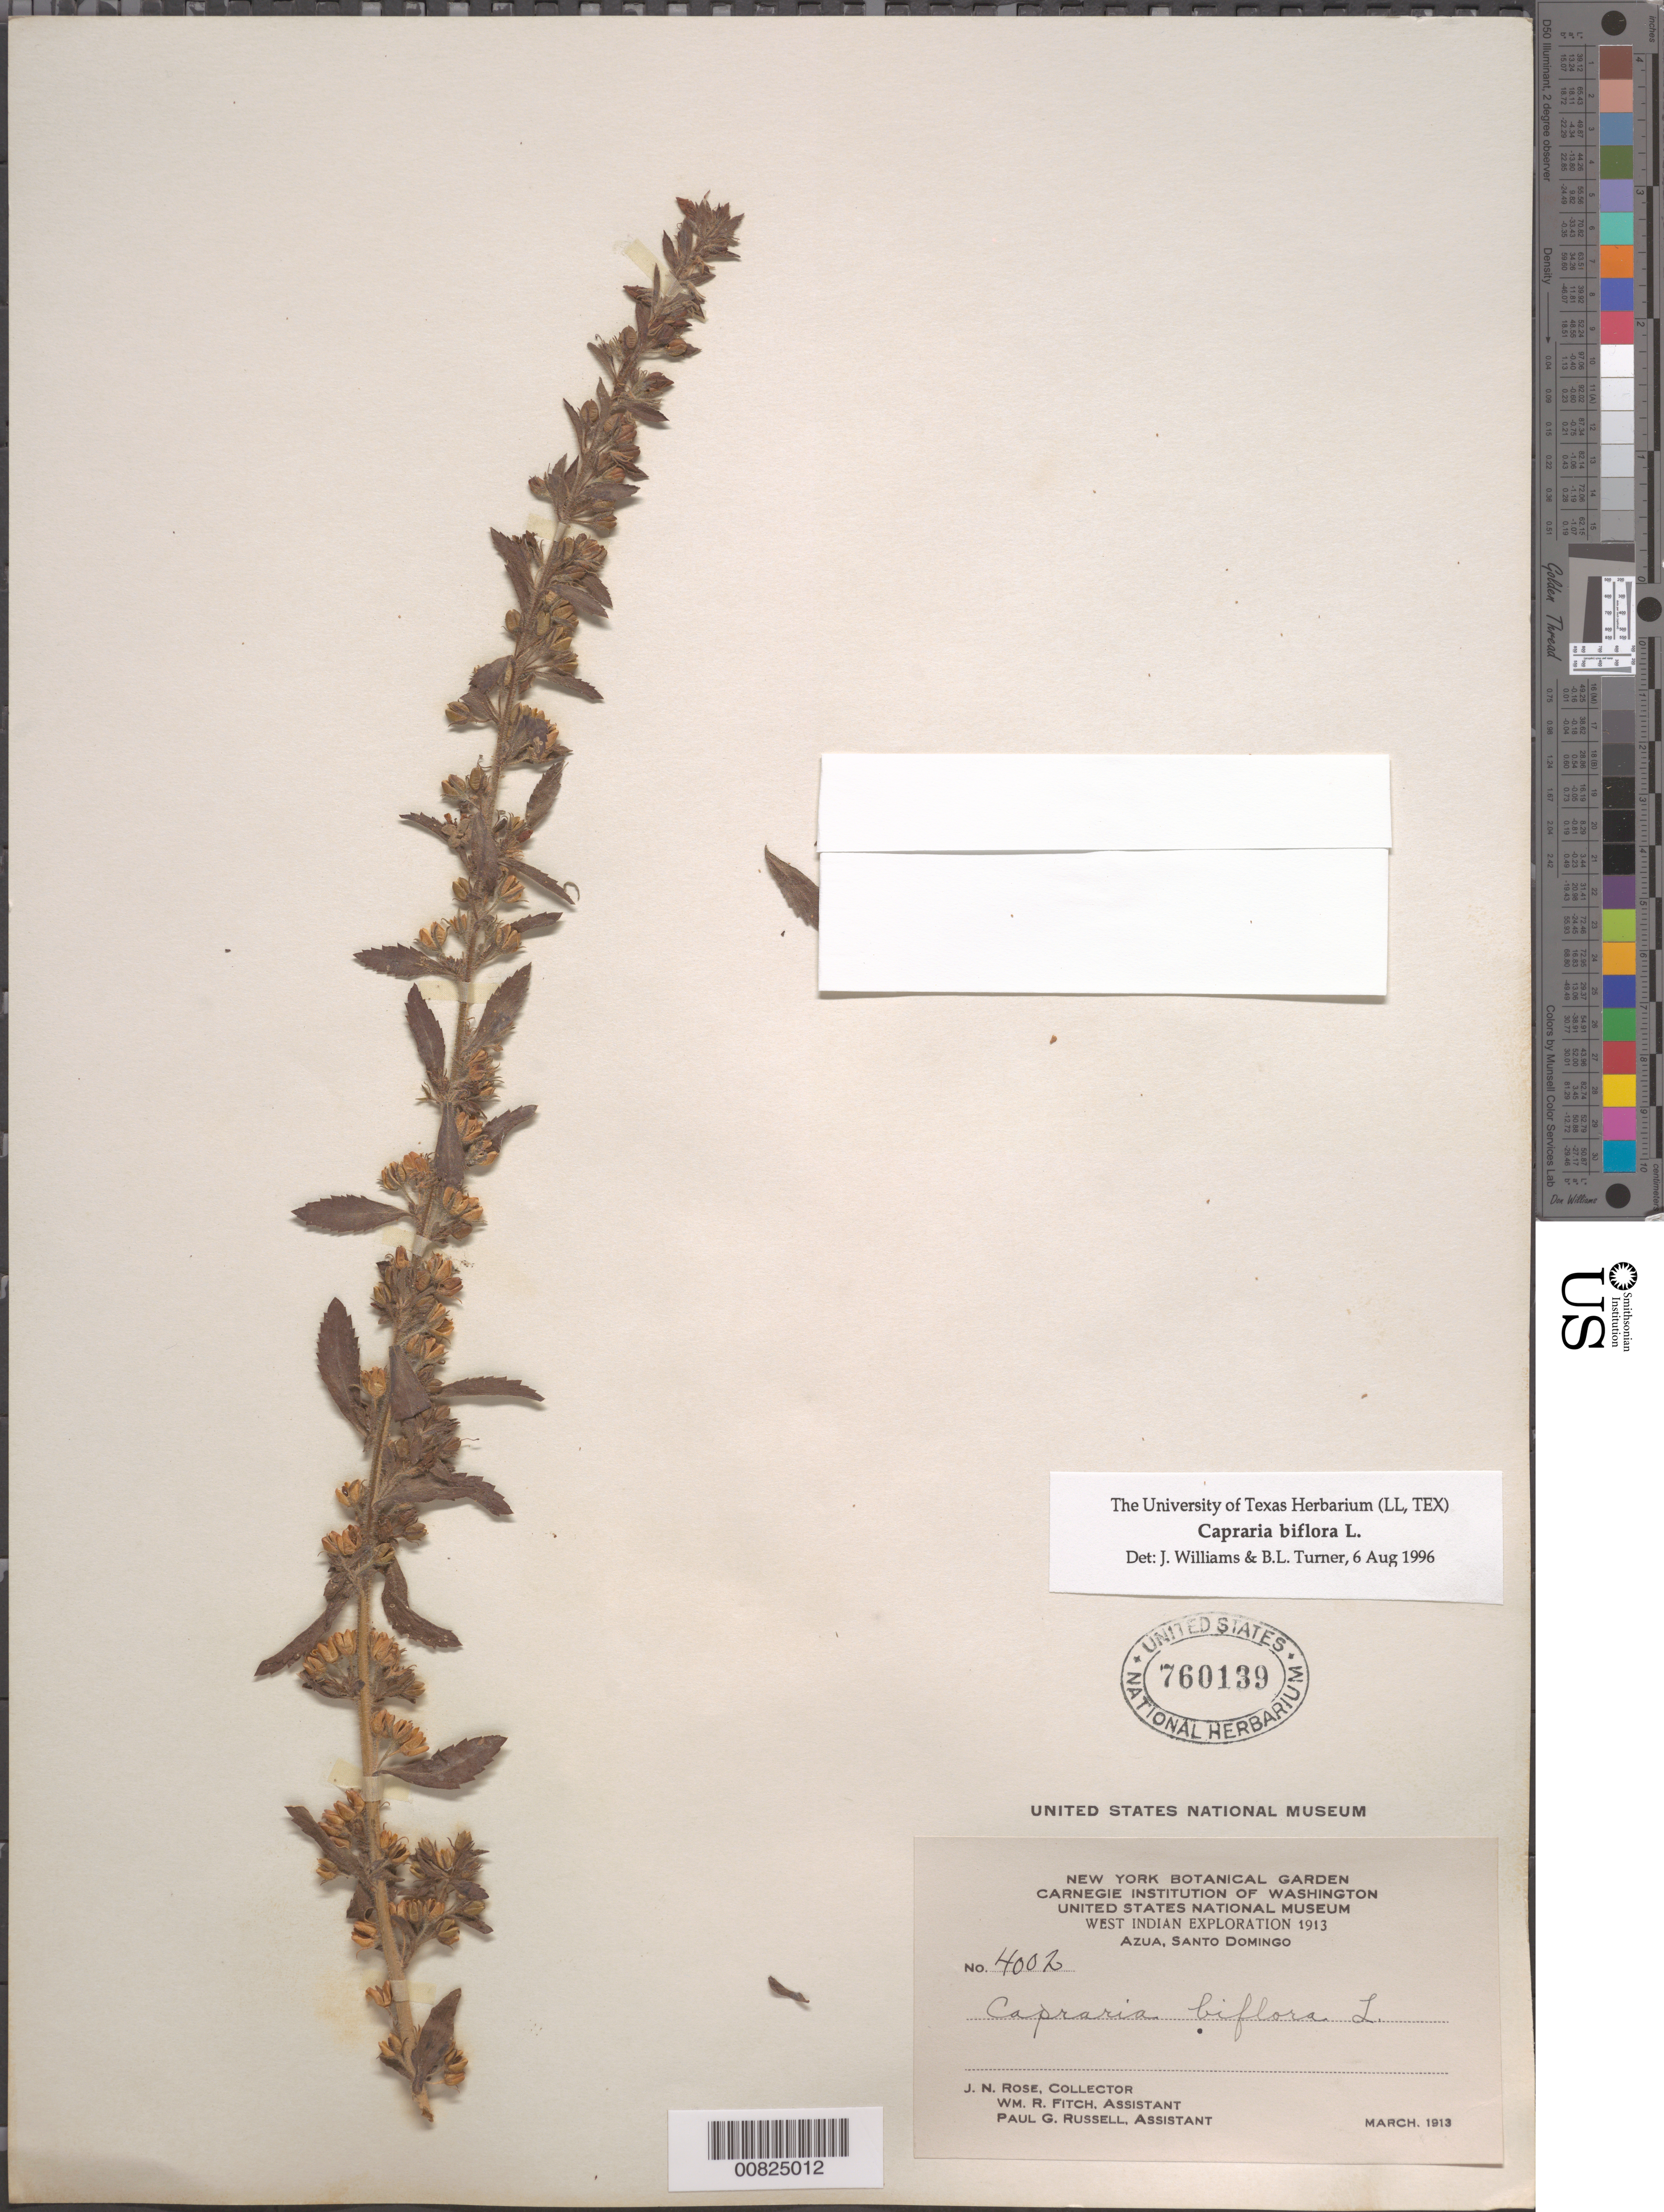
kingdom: Plantae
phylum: Tracheophyta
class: Magnoliopsida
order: Lamiales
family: Scrophulariaceae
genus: Capraria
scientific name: Capraria biflora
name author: L.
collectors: J. N. Rose, W. R. Fitch & P. G. Russell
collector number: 4002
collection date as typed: Mar 1913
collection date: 1913-03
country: Dominican Republic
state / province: Azua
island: Hispaniola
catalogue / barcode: US 760139